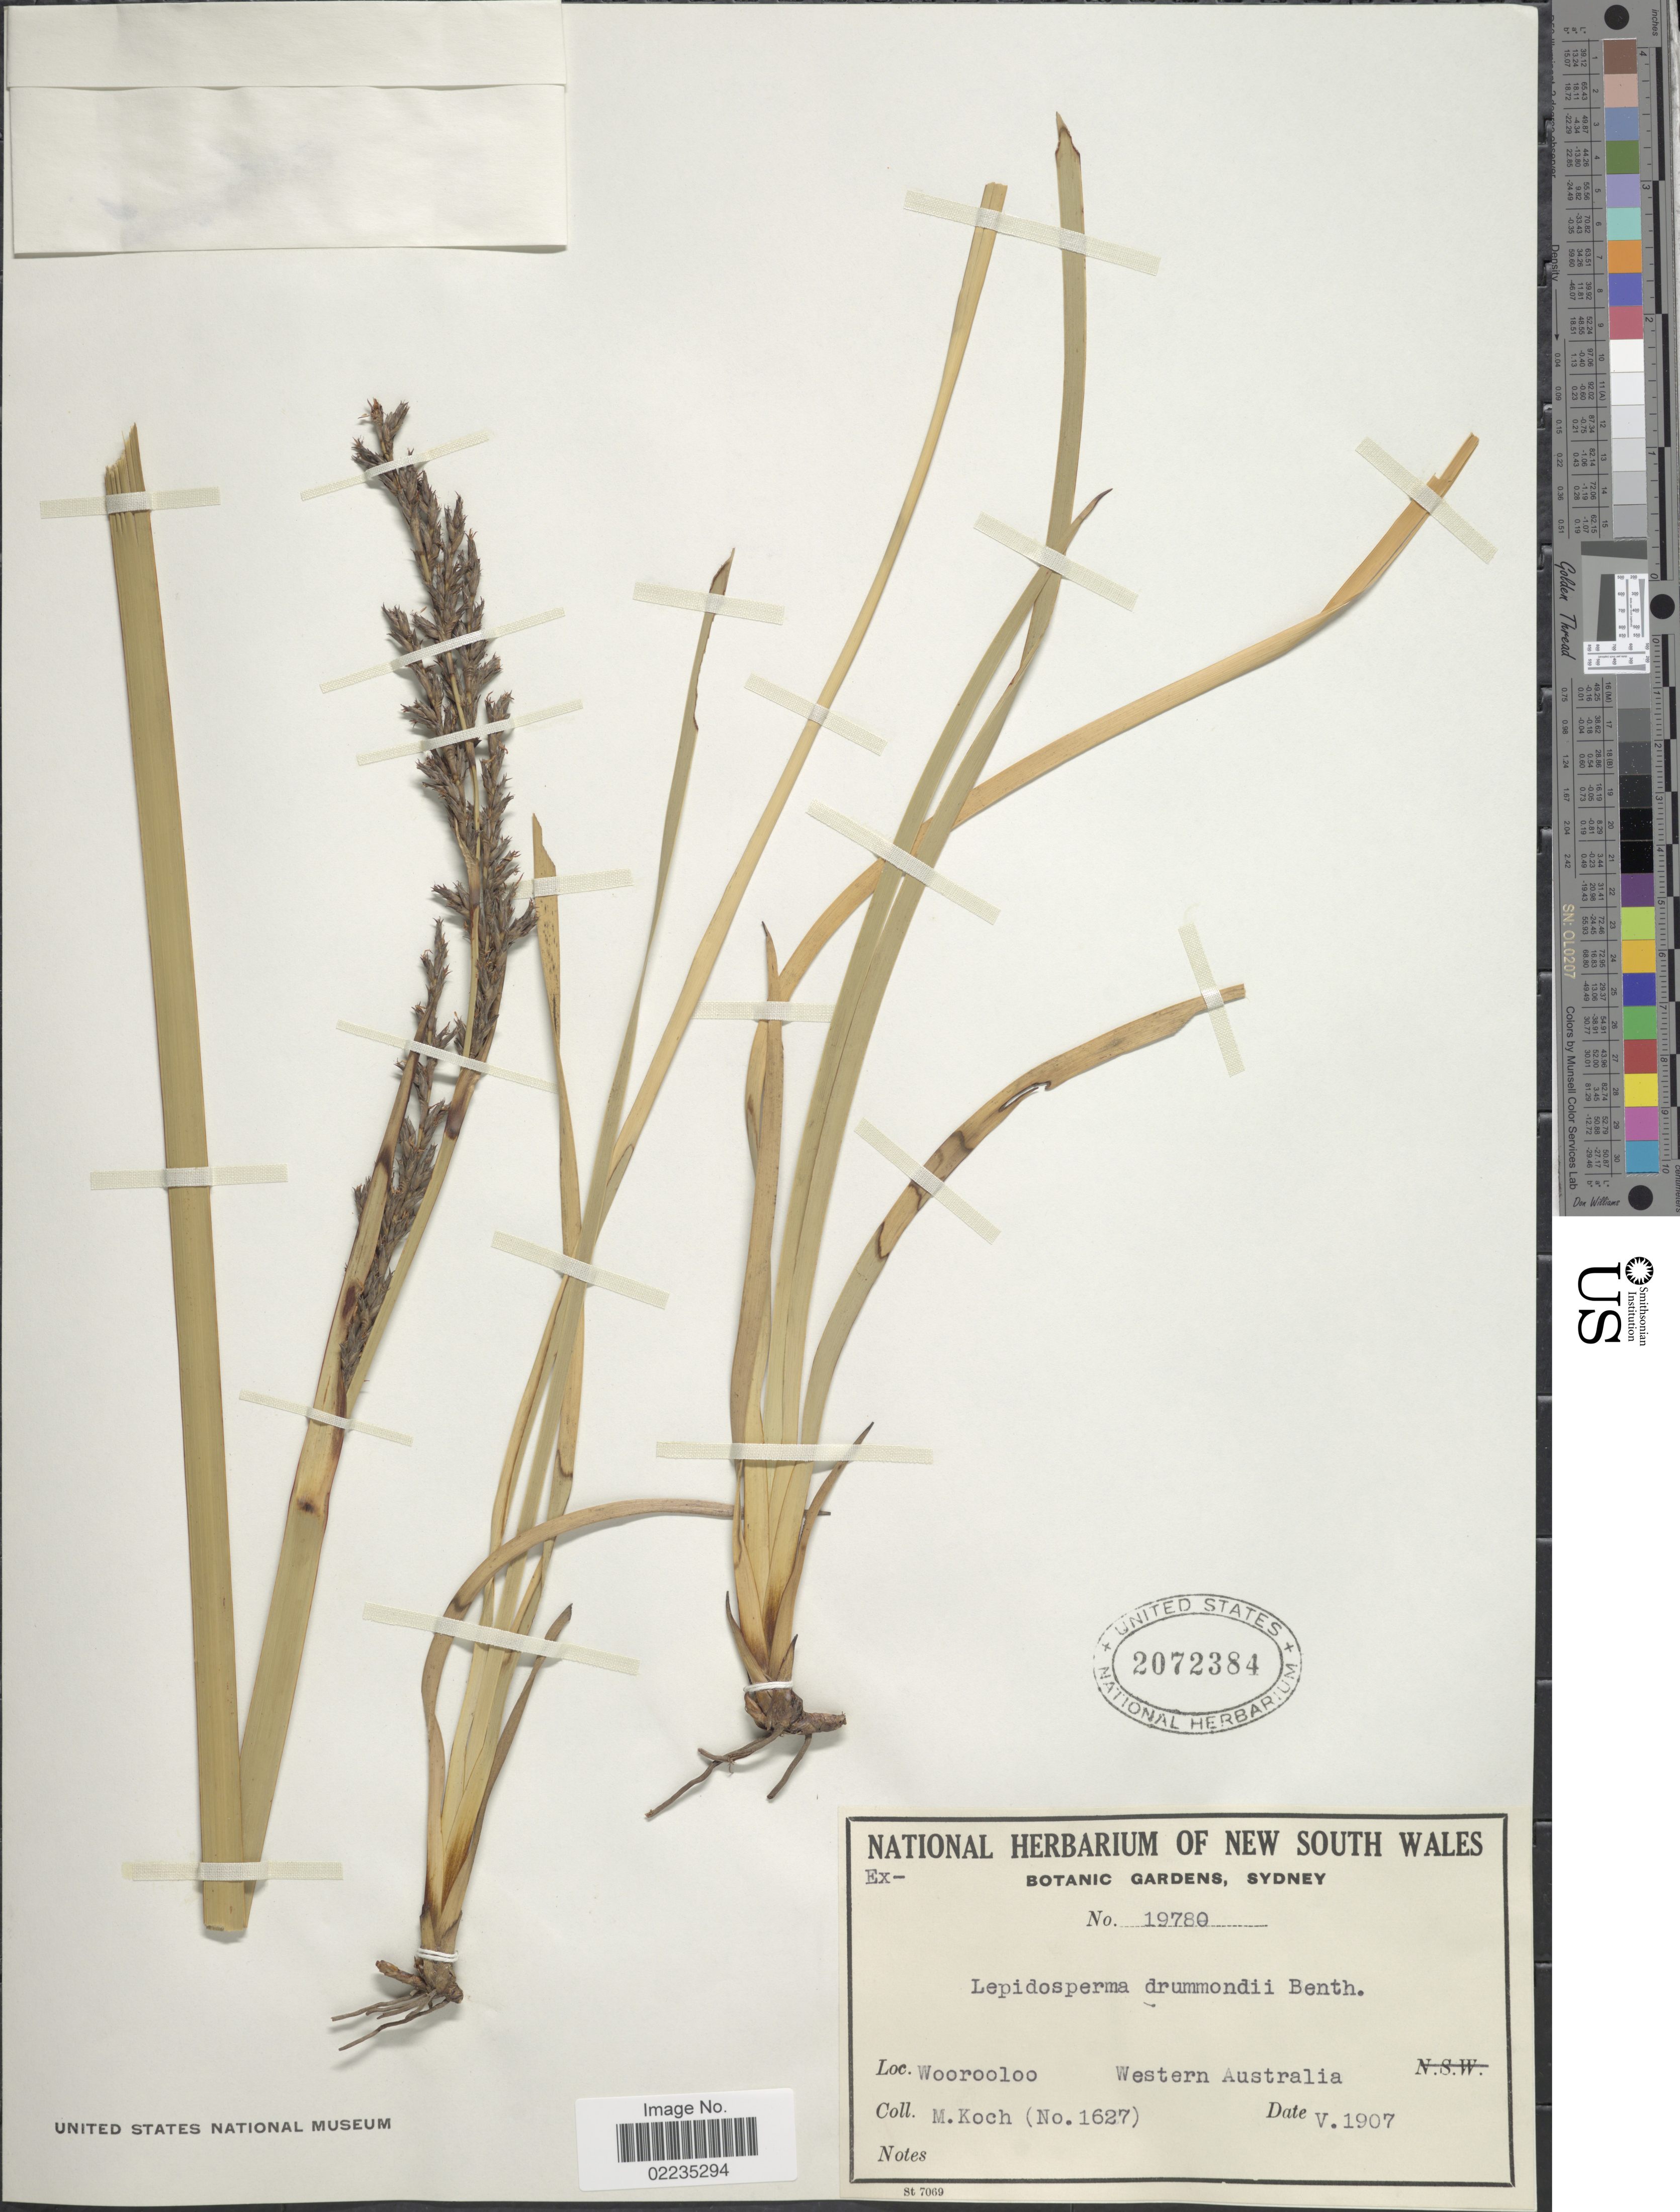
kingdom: Plantae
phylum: Tracheophyta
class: Liliopsida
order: Poales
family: Cyperaceae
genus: Lepidosperma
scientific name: Lepidosperma drummondii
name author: Benth.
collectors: M. Koch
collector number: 1627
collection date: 1907-05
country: Australia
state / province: Western Australia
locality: Woorooloo, Western Australia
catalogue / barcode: US 2072384